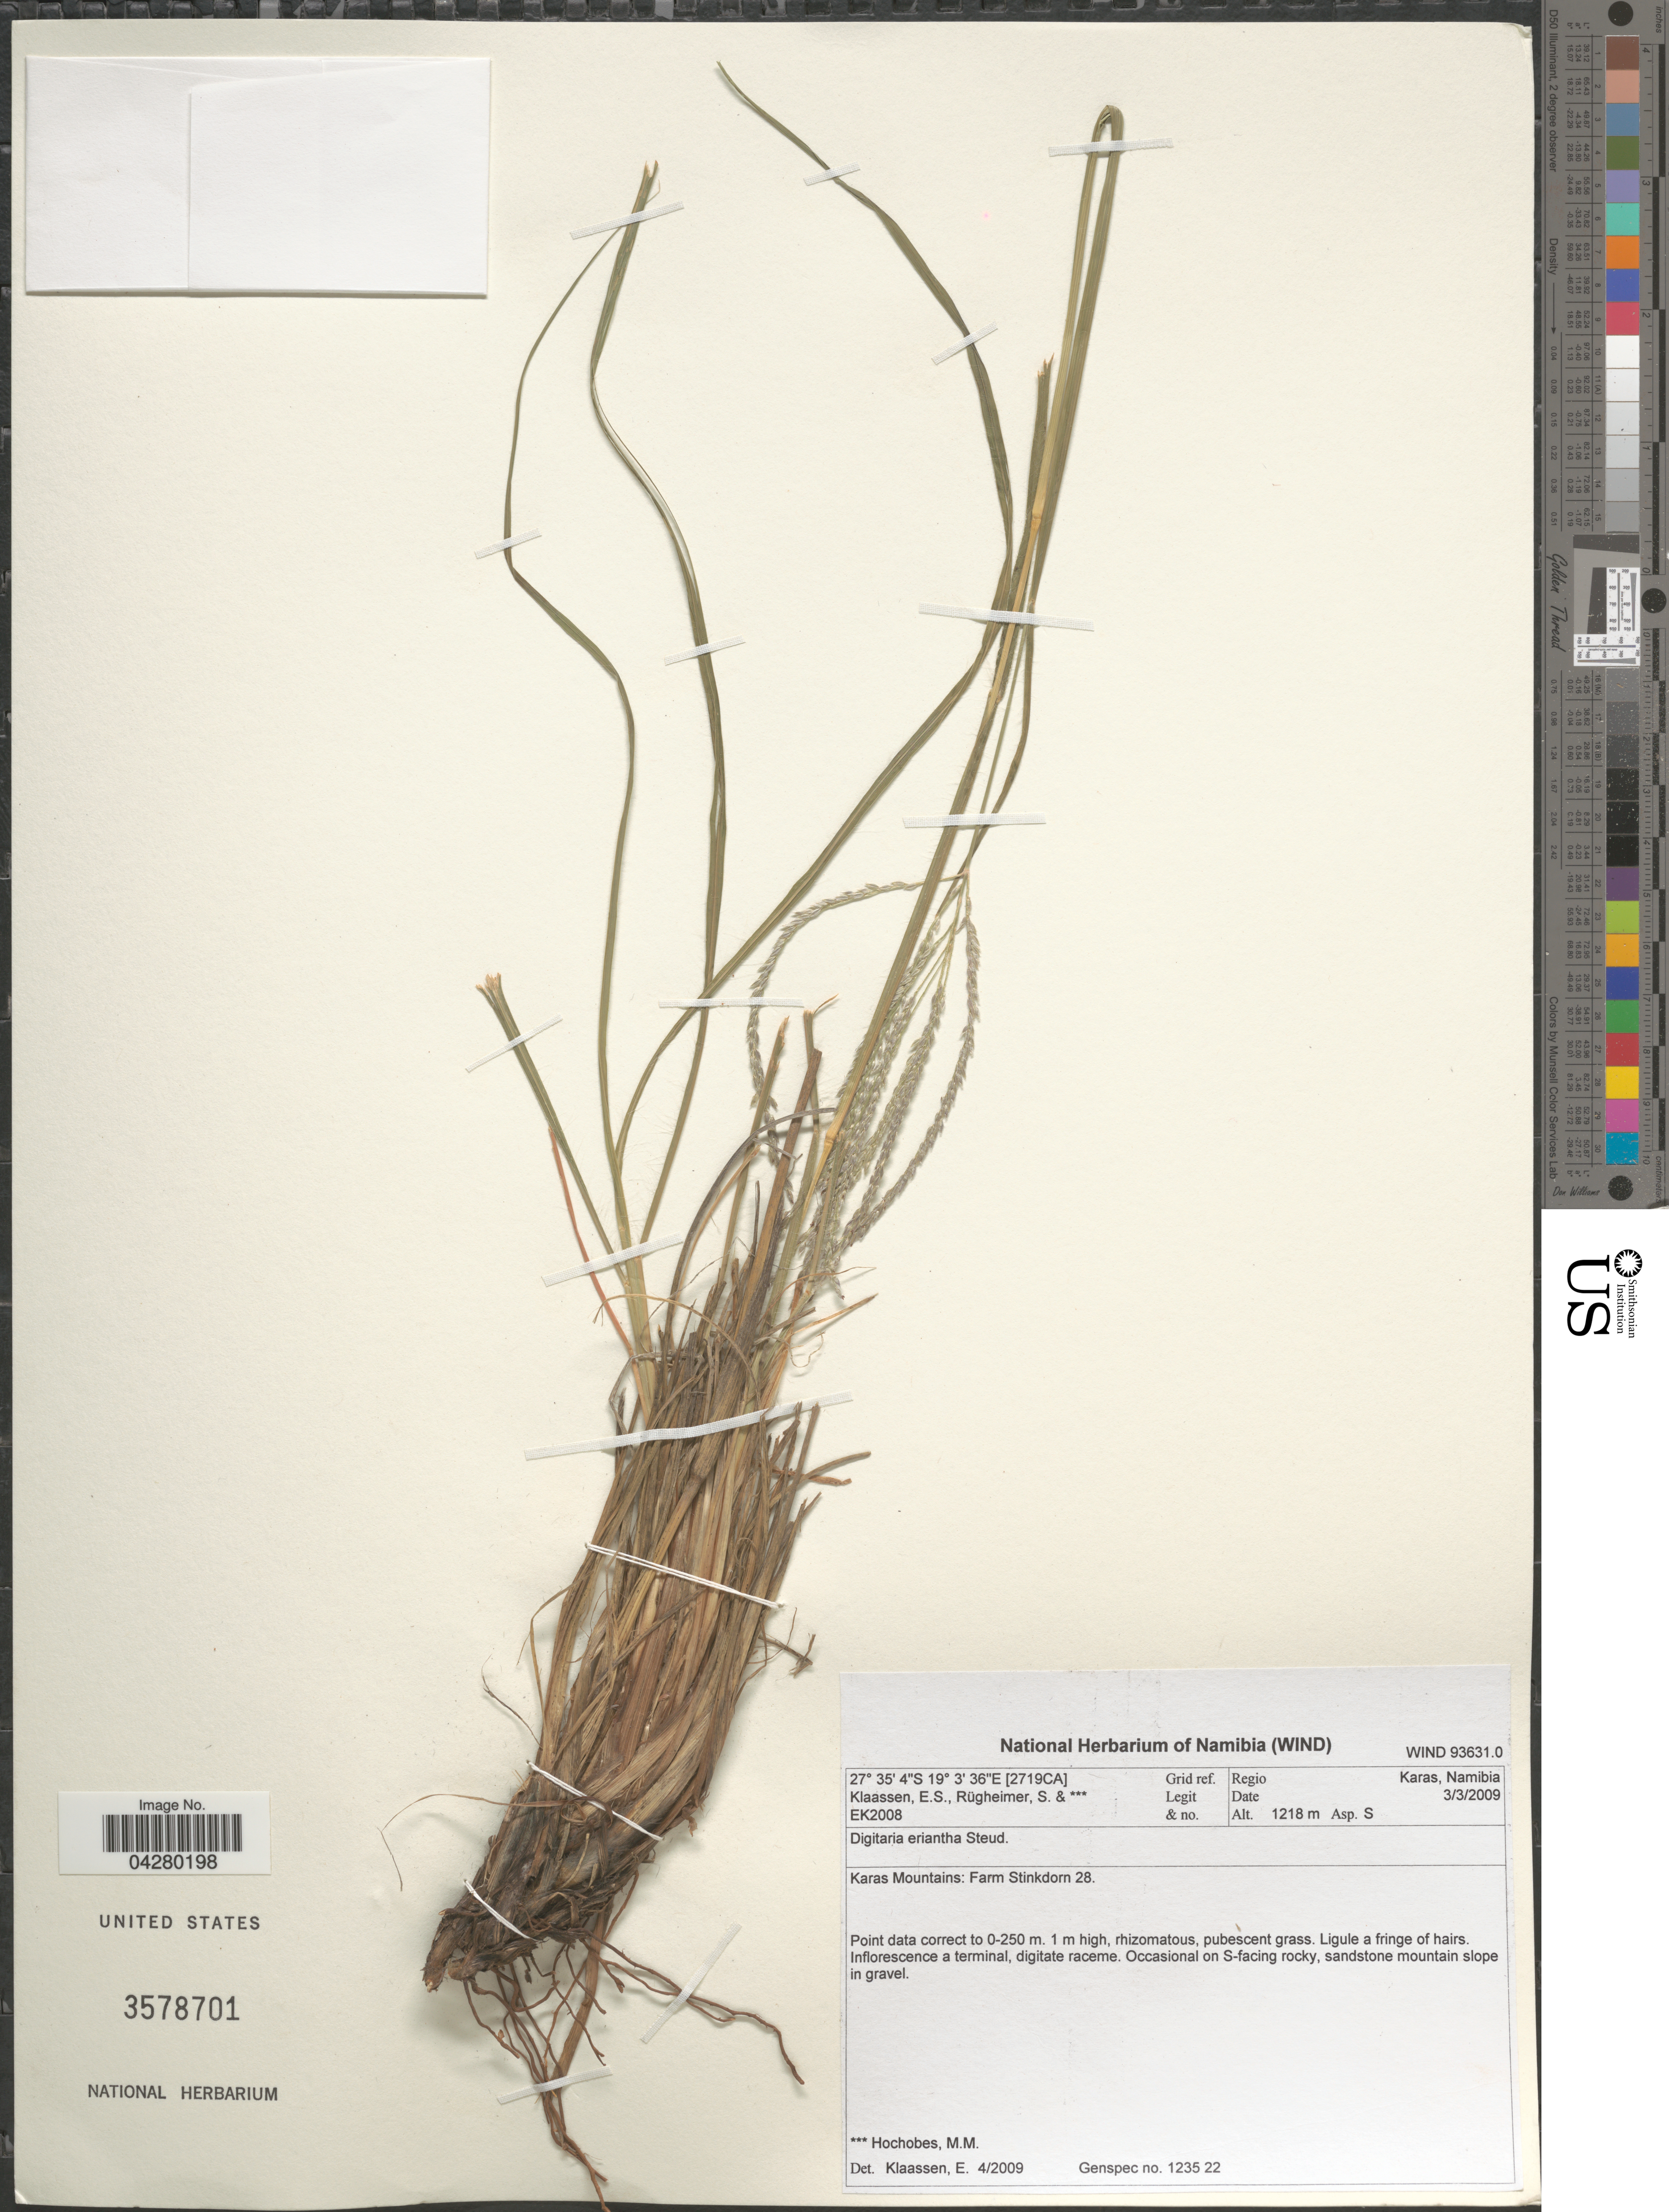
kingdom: Plantae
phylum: Tracheophyta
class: Liliopsida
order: Poales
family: Poaceae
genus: Digitaria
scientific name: Digitaria eriantha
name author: Steud.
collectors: E. S. Klaassen, S. Rugheimer & M. Hochobes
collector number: EK2008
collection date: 2009-03-03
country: Namibia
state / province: Karas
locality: Regio Karas. [2719CA] Grid Ref. Karas Mountain: Farm Stinkdorn 28. Asp. S.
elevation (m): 1218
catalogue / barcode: US 3578701